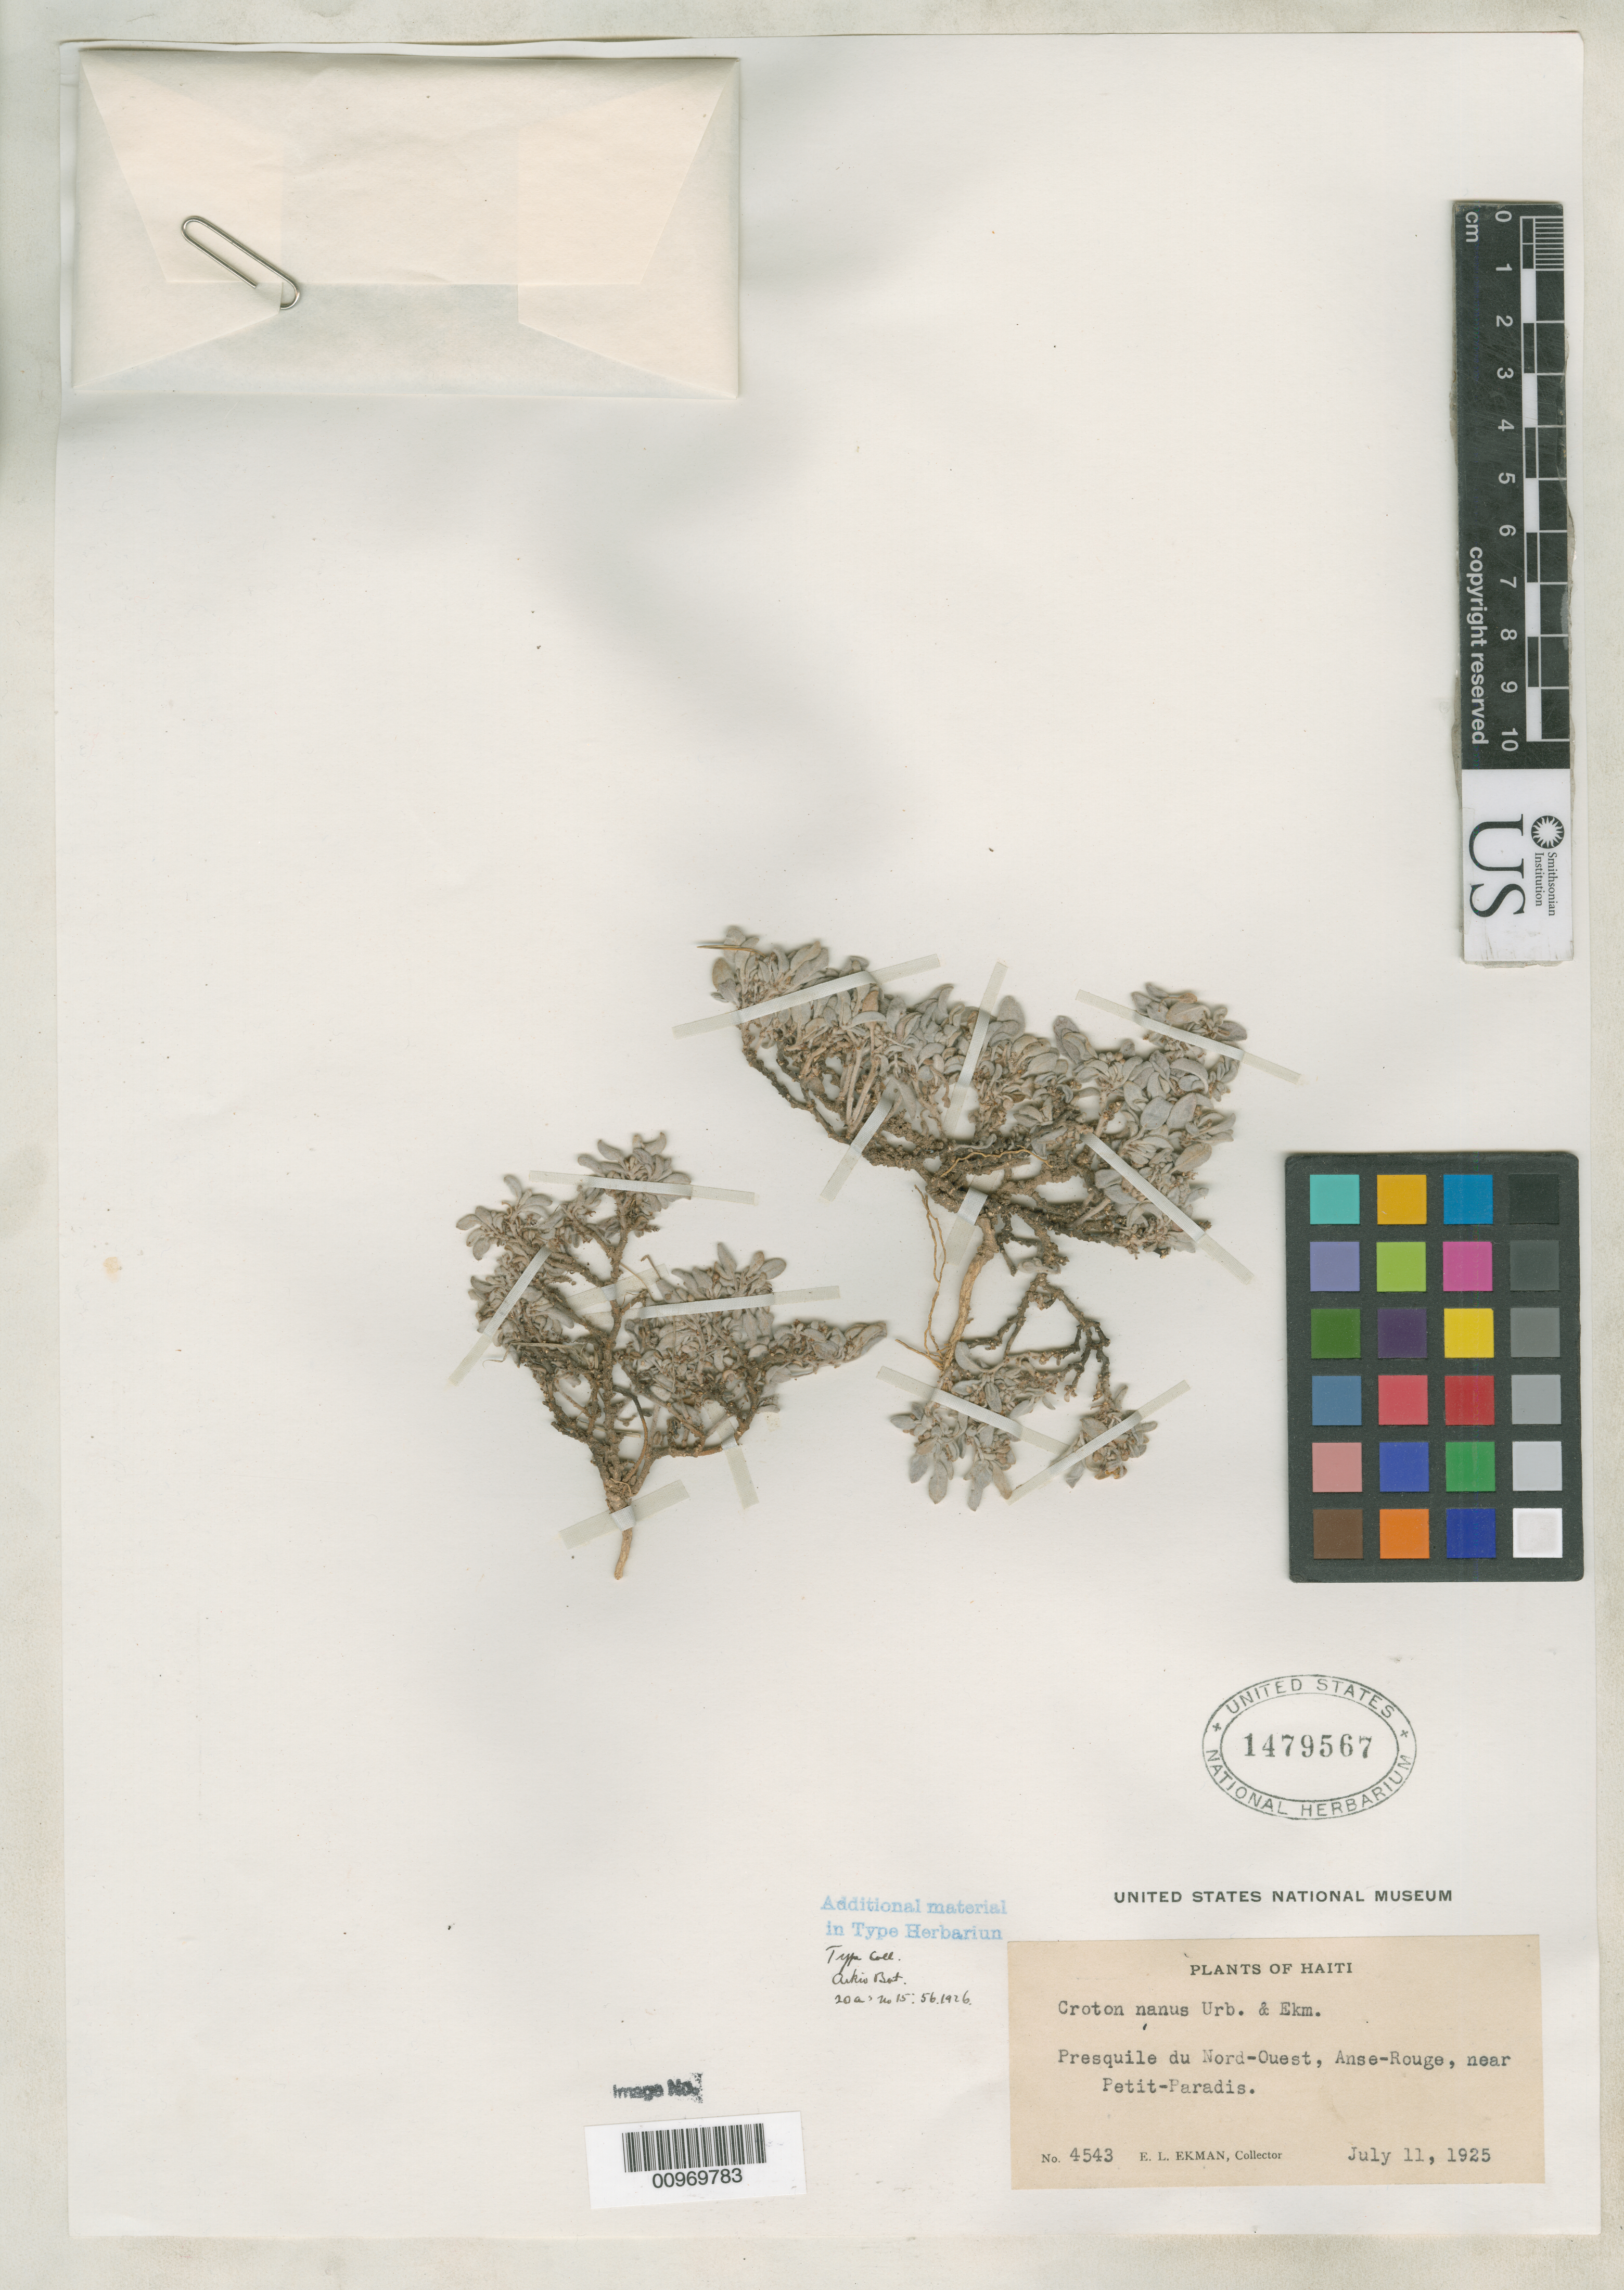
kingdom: Plantae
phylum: Tracheophyta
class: Magnoliopsida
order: Malpighiales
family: Euphorbiaceae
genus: Croton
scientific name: Croton nanus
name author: Urb. & Ekman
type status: Isotype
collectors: E. L. Ekman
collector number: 4543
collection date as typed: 11 Jul 1925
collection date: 1925-07-11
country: Haiti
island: Hispaniola Island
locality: Presquile du Nord-Ouest, Anse-Rouge, near Petit-Paradis.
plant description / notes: Later homonym of Croton nanus Gagnep. (1925).; Also a type of Croton haitiensis P.T. Li.; Replacement name for Croton nanus Urban & Ekman, non C. nanus Gagnep. (1925).; Also a type of Croton nanus Urban & Ekman.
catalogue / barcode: US 1479567